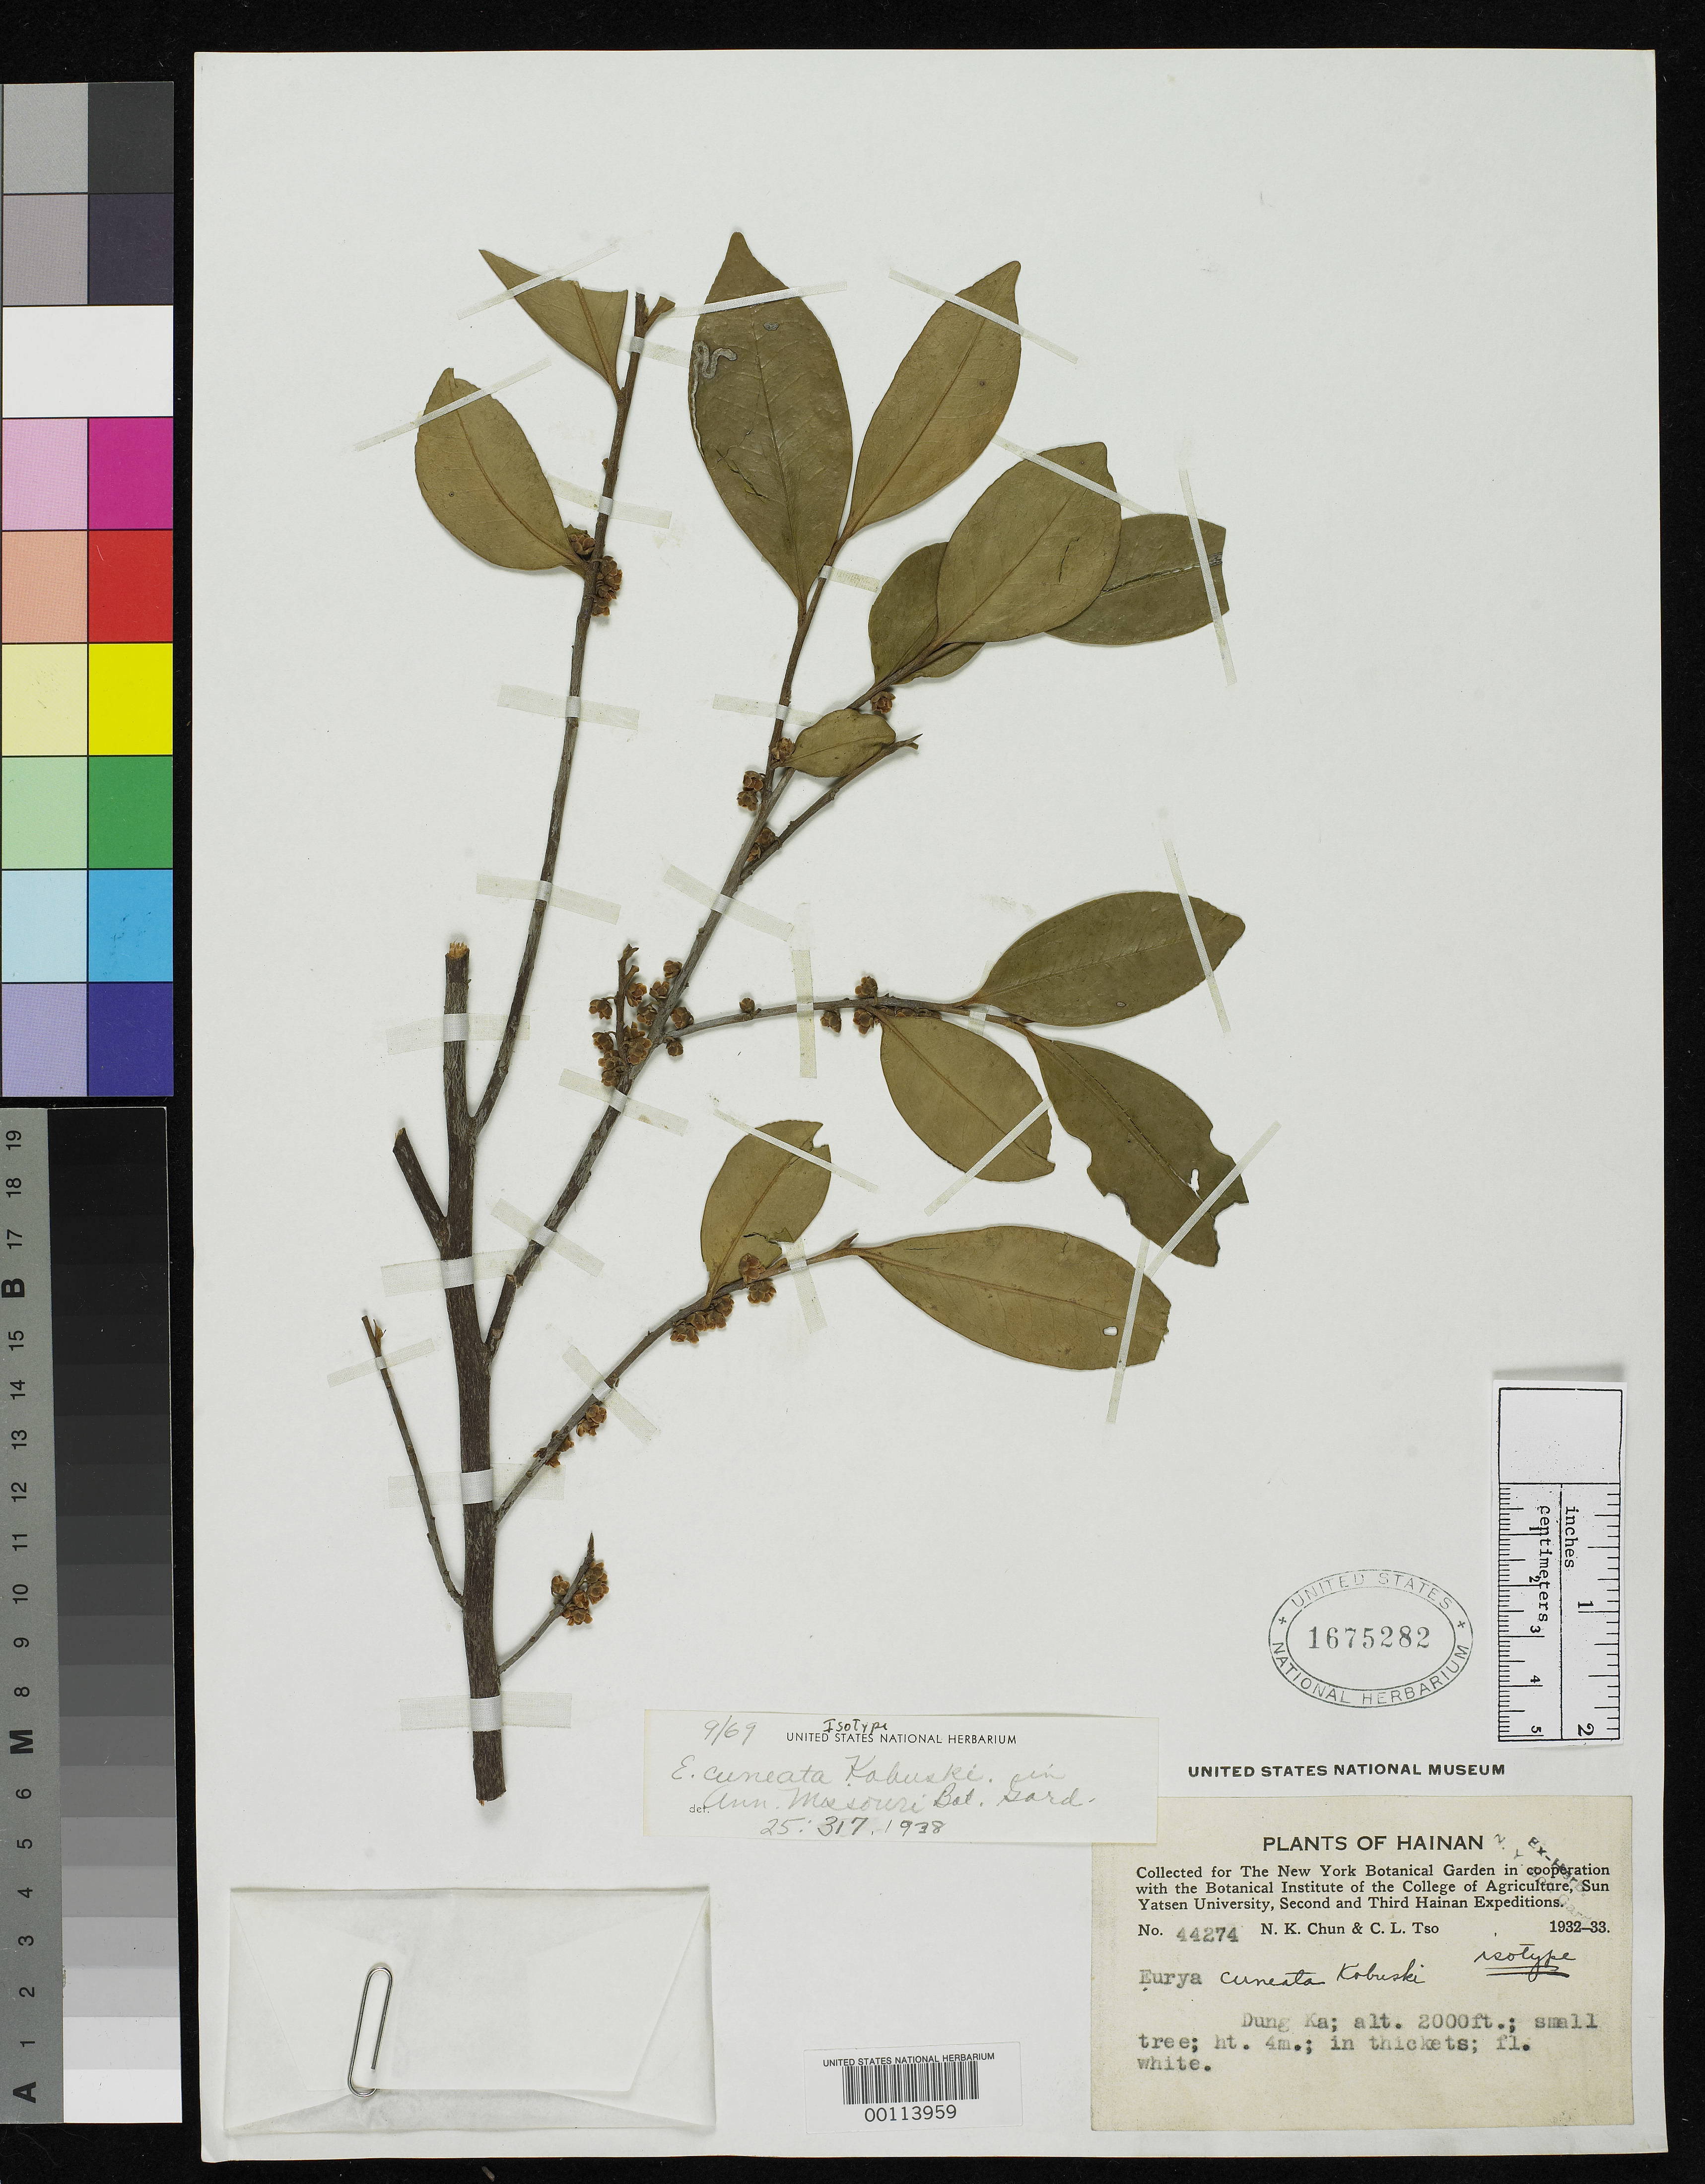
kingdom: Plantae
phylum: Tracheophyta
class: Magnoliopsida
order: Ericales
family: Pentaphylacaceae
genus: Eurya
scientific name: Eurya cuneata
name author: Kobuski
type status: Isotype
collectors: N. K. Chun & C. Tso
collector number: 44274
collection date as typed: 1932 to -- --- 1933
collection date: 1932/1933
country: China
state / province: Hainan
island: Hainan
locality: Dung Ka; alt. 2000 ft.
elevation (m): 610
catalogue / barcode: US 1675282